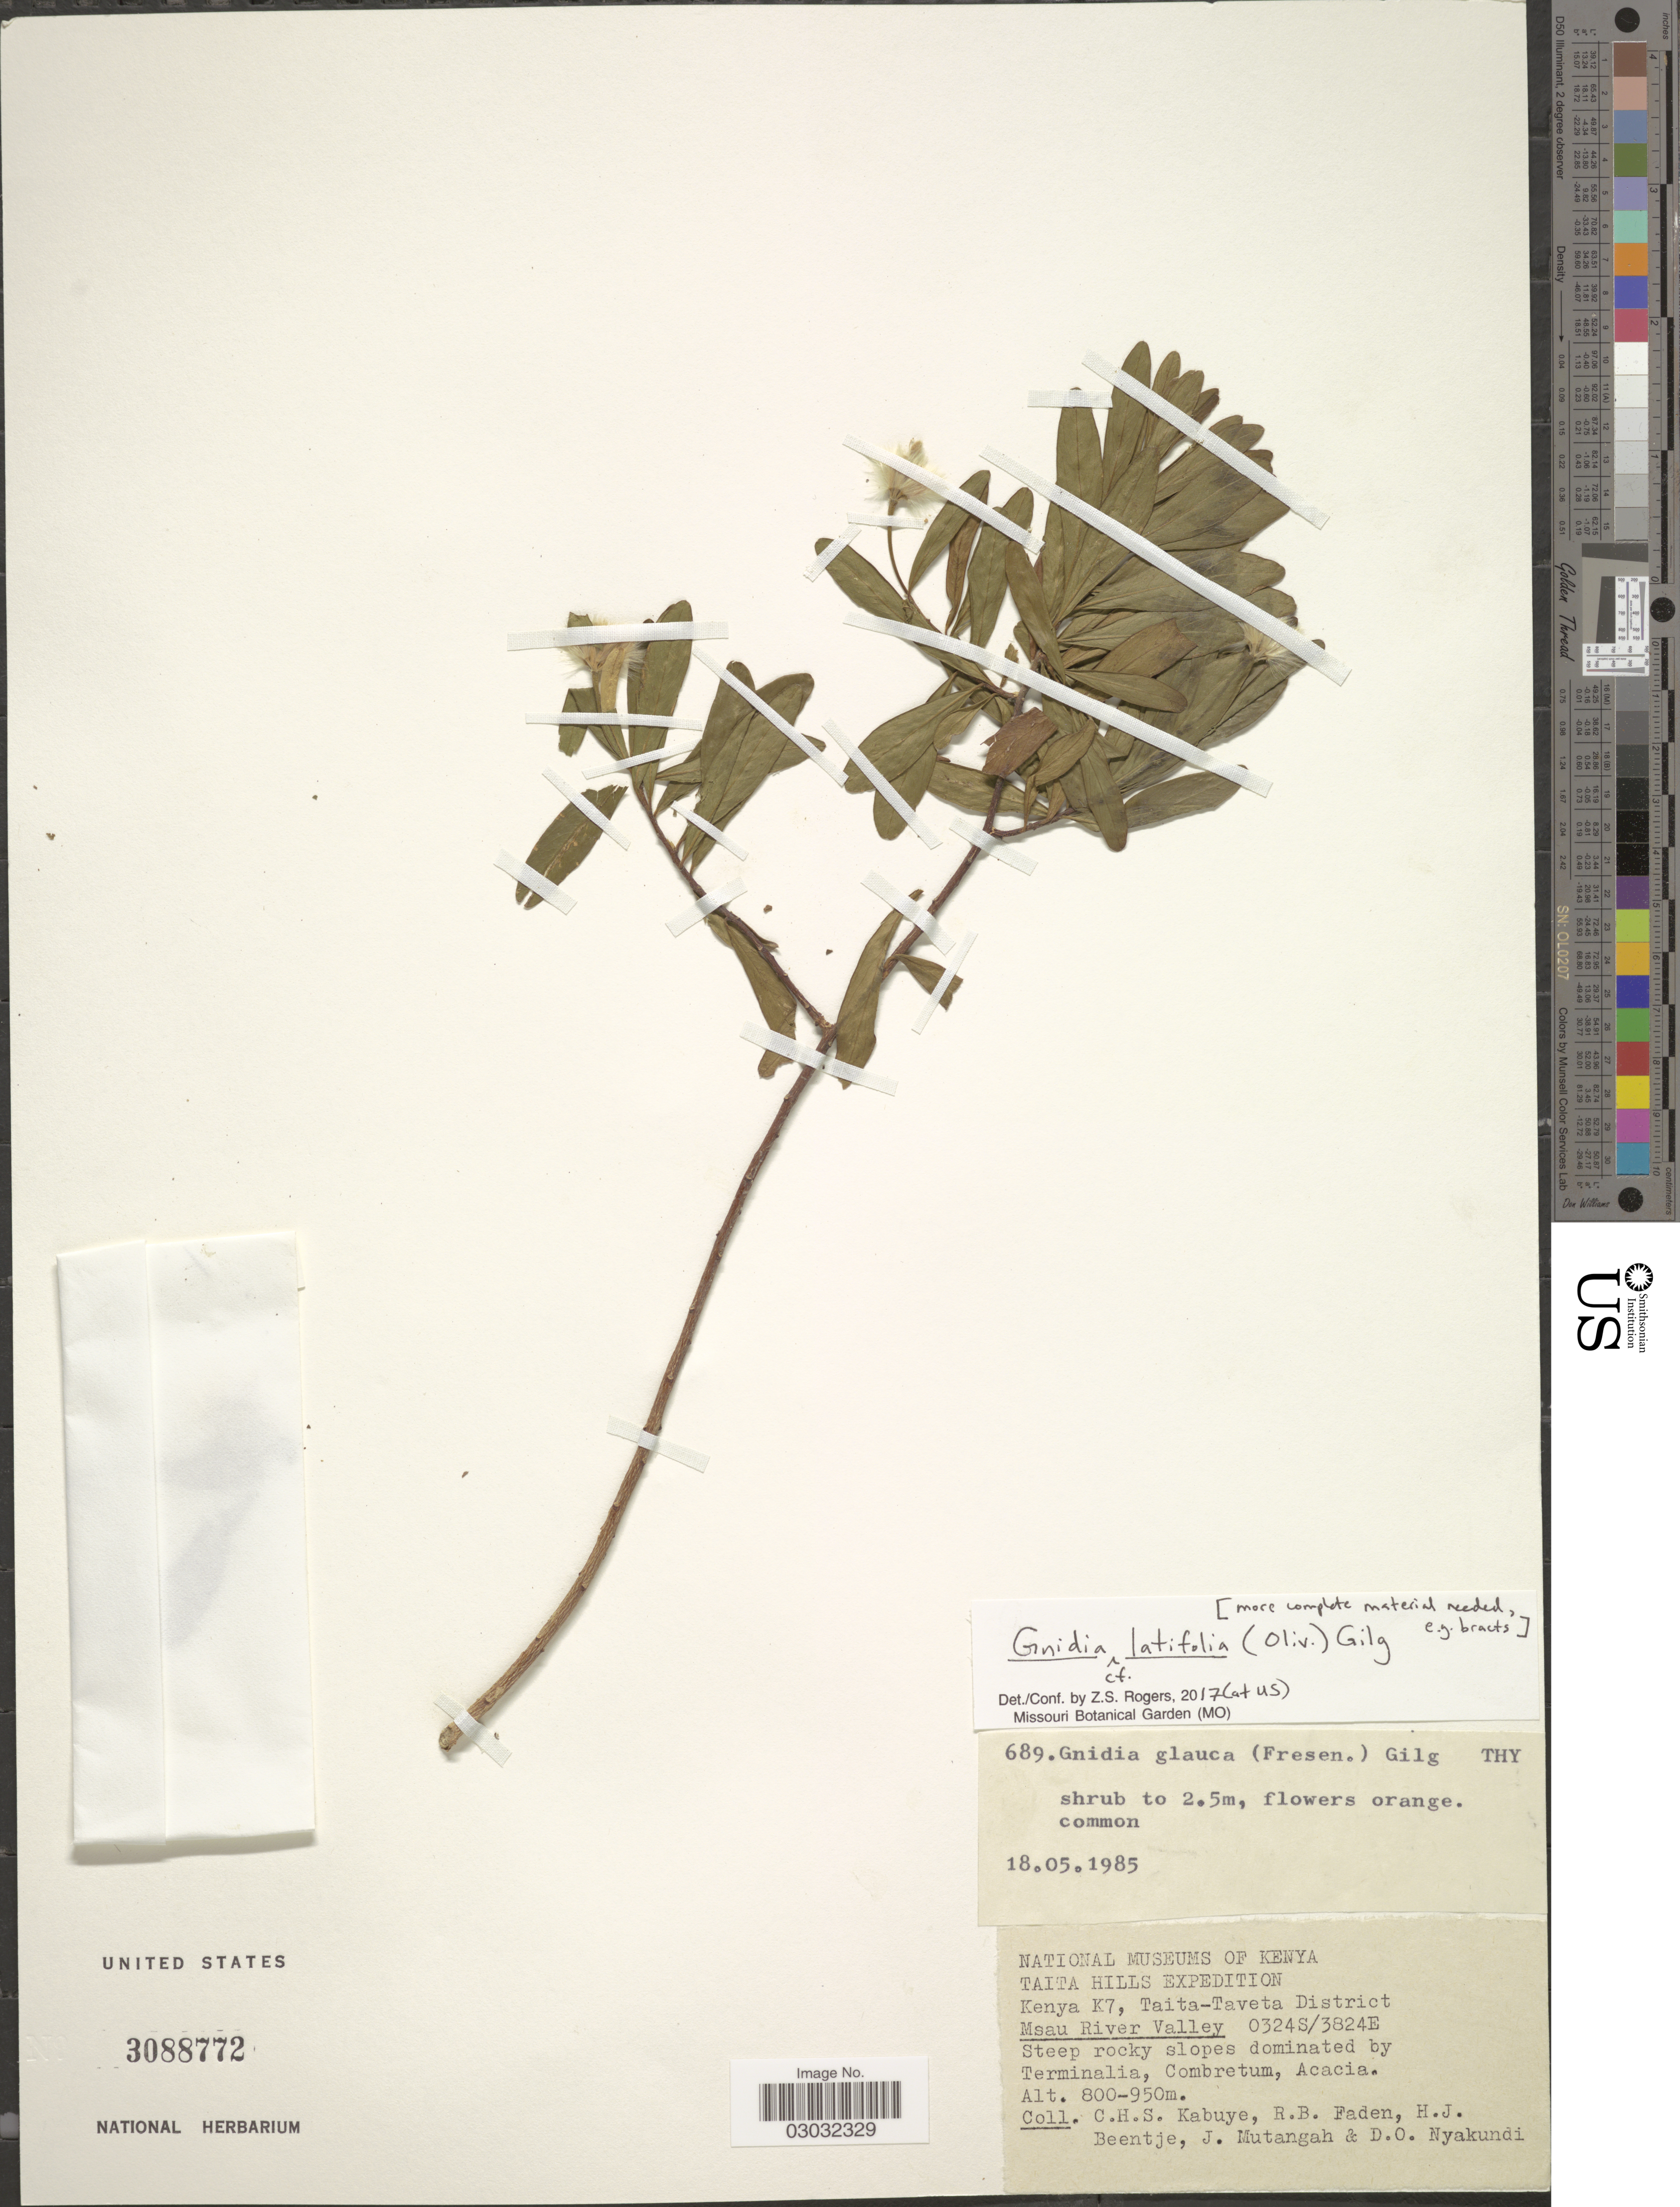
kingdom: Plantae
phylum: Tracheophyta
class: Magnoliopsida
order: Malvales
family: Thymelaeaceae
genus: Lasiosiphon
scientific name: Lasiosiphon latifolius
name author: (Oliv.) Brenan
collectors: C. Kabuye, R. B. Faden, H. J. Beentje, J. Mutangah & D. Nyakundi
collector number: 689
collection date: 1985-05-18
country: Kenya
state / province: Taita Taveta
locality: Taita Hills. K7, Taita-Taveta District. Msau River Valley.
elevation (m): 800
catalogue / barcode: US 3088772